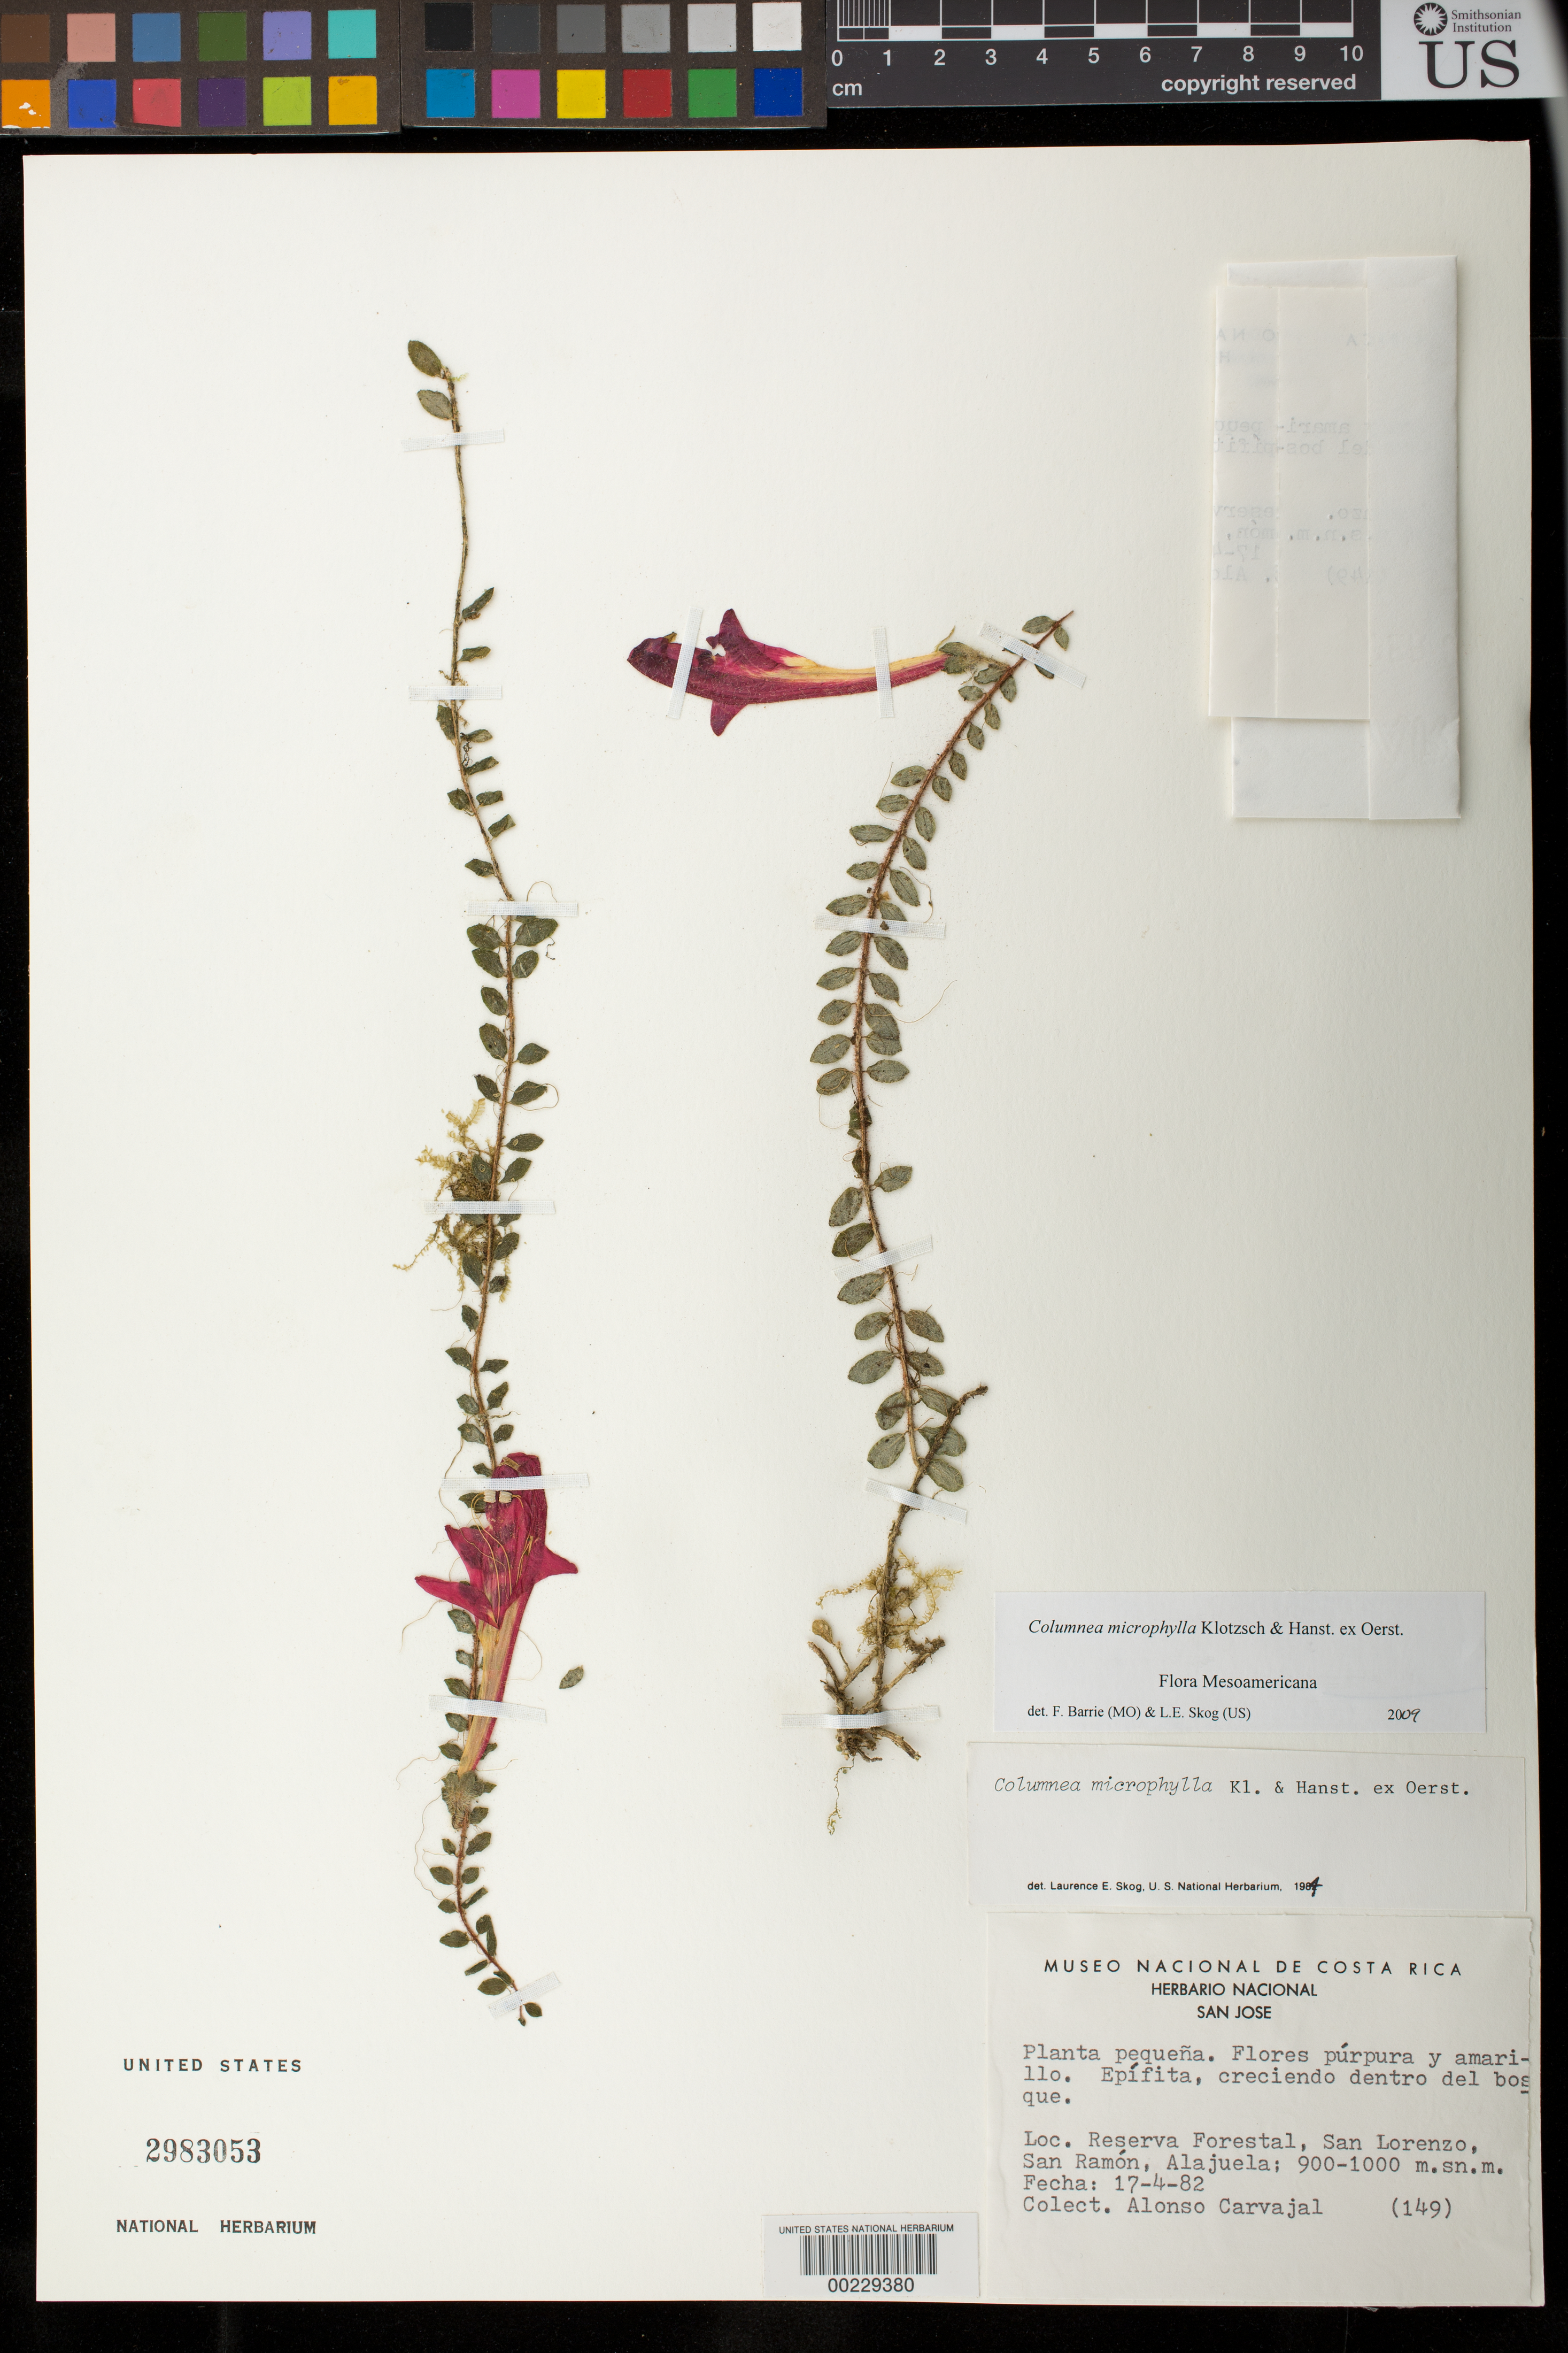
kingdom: Plantae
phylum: Tracheophyta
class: Magnoliopsida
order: Lamiales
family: Gesneriaceae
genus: Columnea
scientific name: Columnea microphylla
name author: Klotzsch & Hanst. ex Oerst.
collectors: A. Carvajal, E. J. Judziewicz & B. Perez G.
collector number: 149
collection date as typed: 17 Apr 1982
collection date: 1982-04-17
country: Costa Rica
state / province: Alajuela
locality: Reserva Forestal, San Lorenzo, San Ramon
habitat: Forest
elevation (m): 900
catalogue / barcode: US 2983053